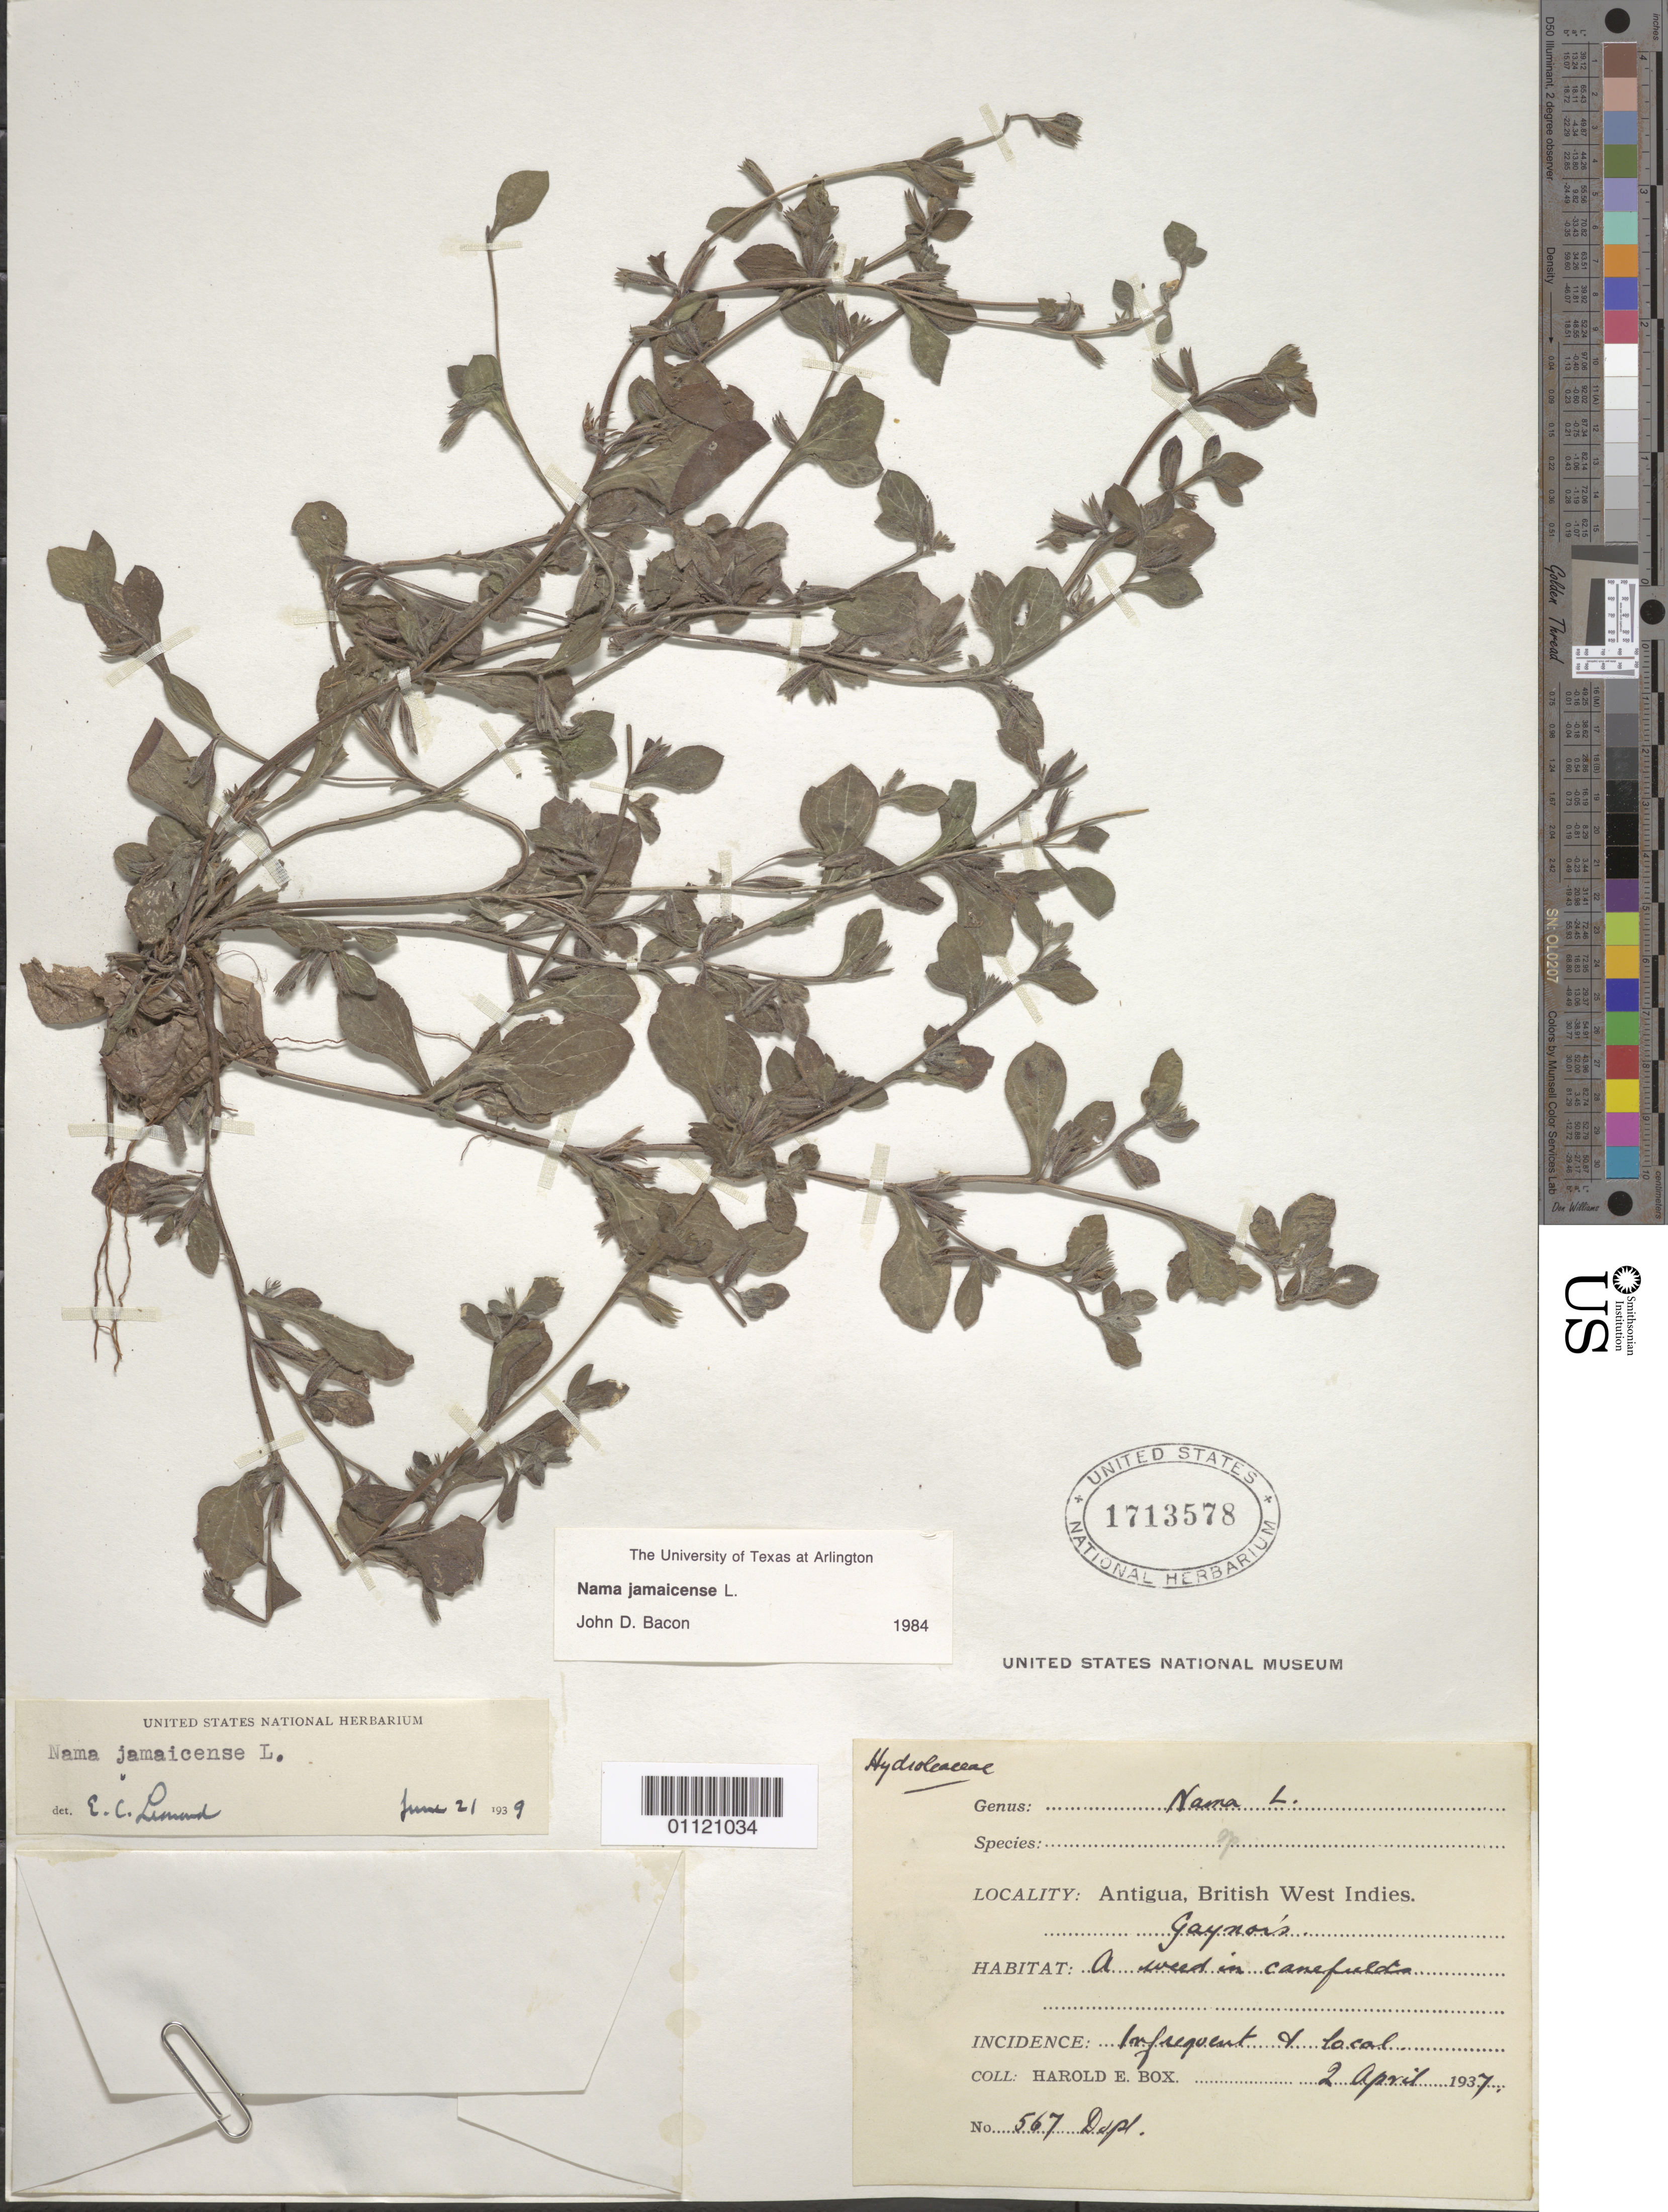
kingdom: Plantae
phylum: Tracheophyta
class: Magnoliopsida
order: Boraginales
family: Namaceae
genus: Nama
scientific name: Nama jamaicensis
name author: L.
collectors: H. E. Box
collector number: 567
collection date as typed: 02 Apr 1937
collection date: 1937-04-02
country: Antigua and Barbuda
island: Antigua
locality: Gaynors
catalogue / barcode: US 1338151